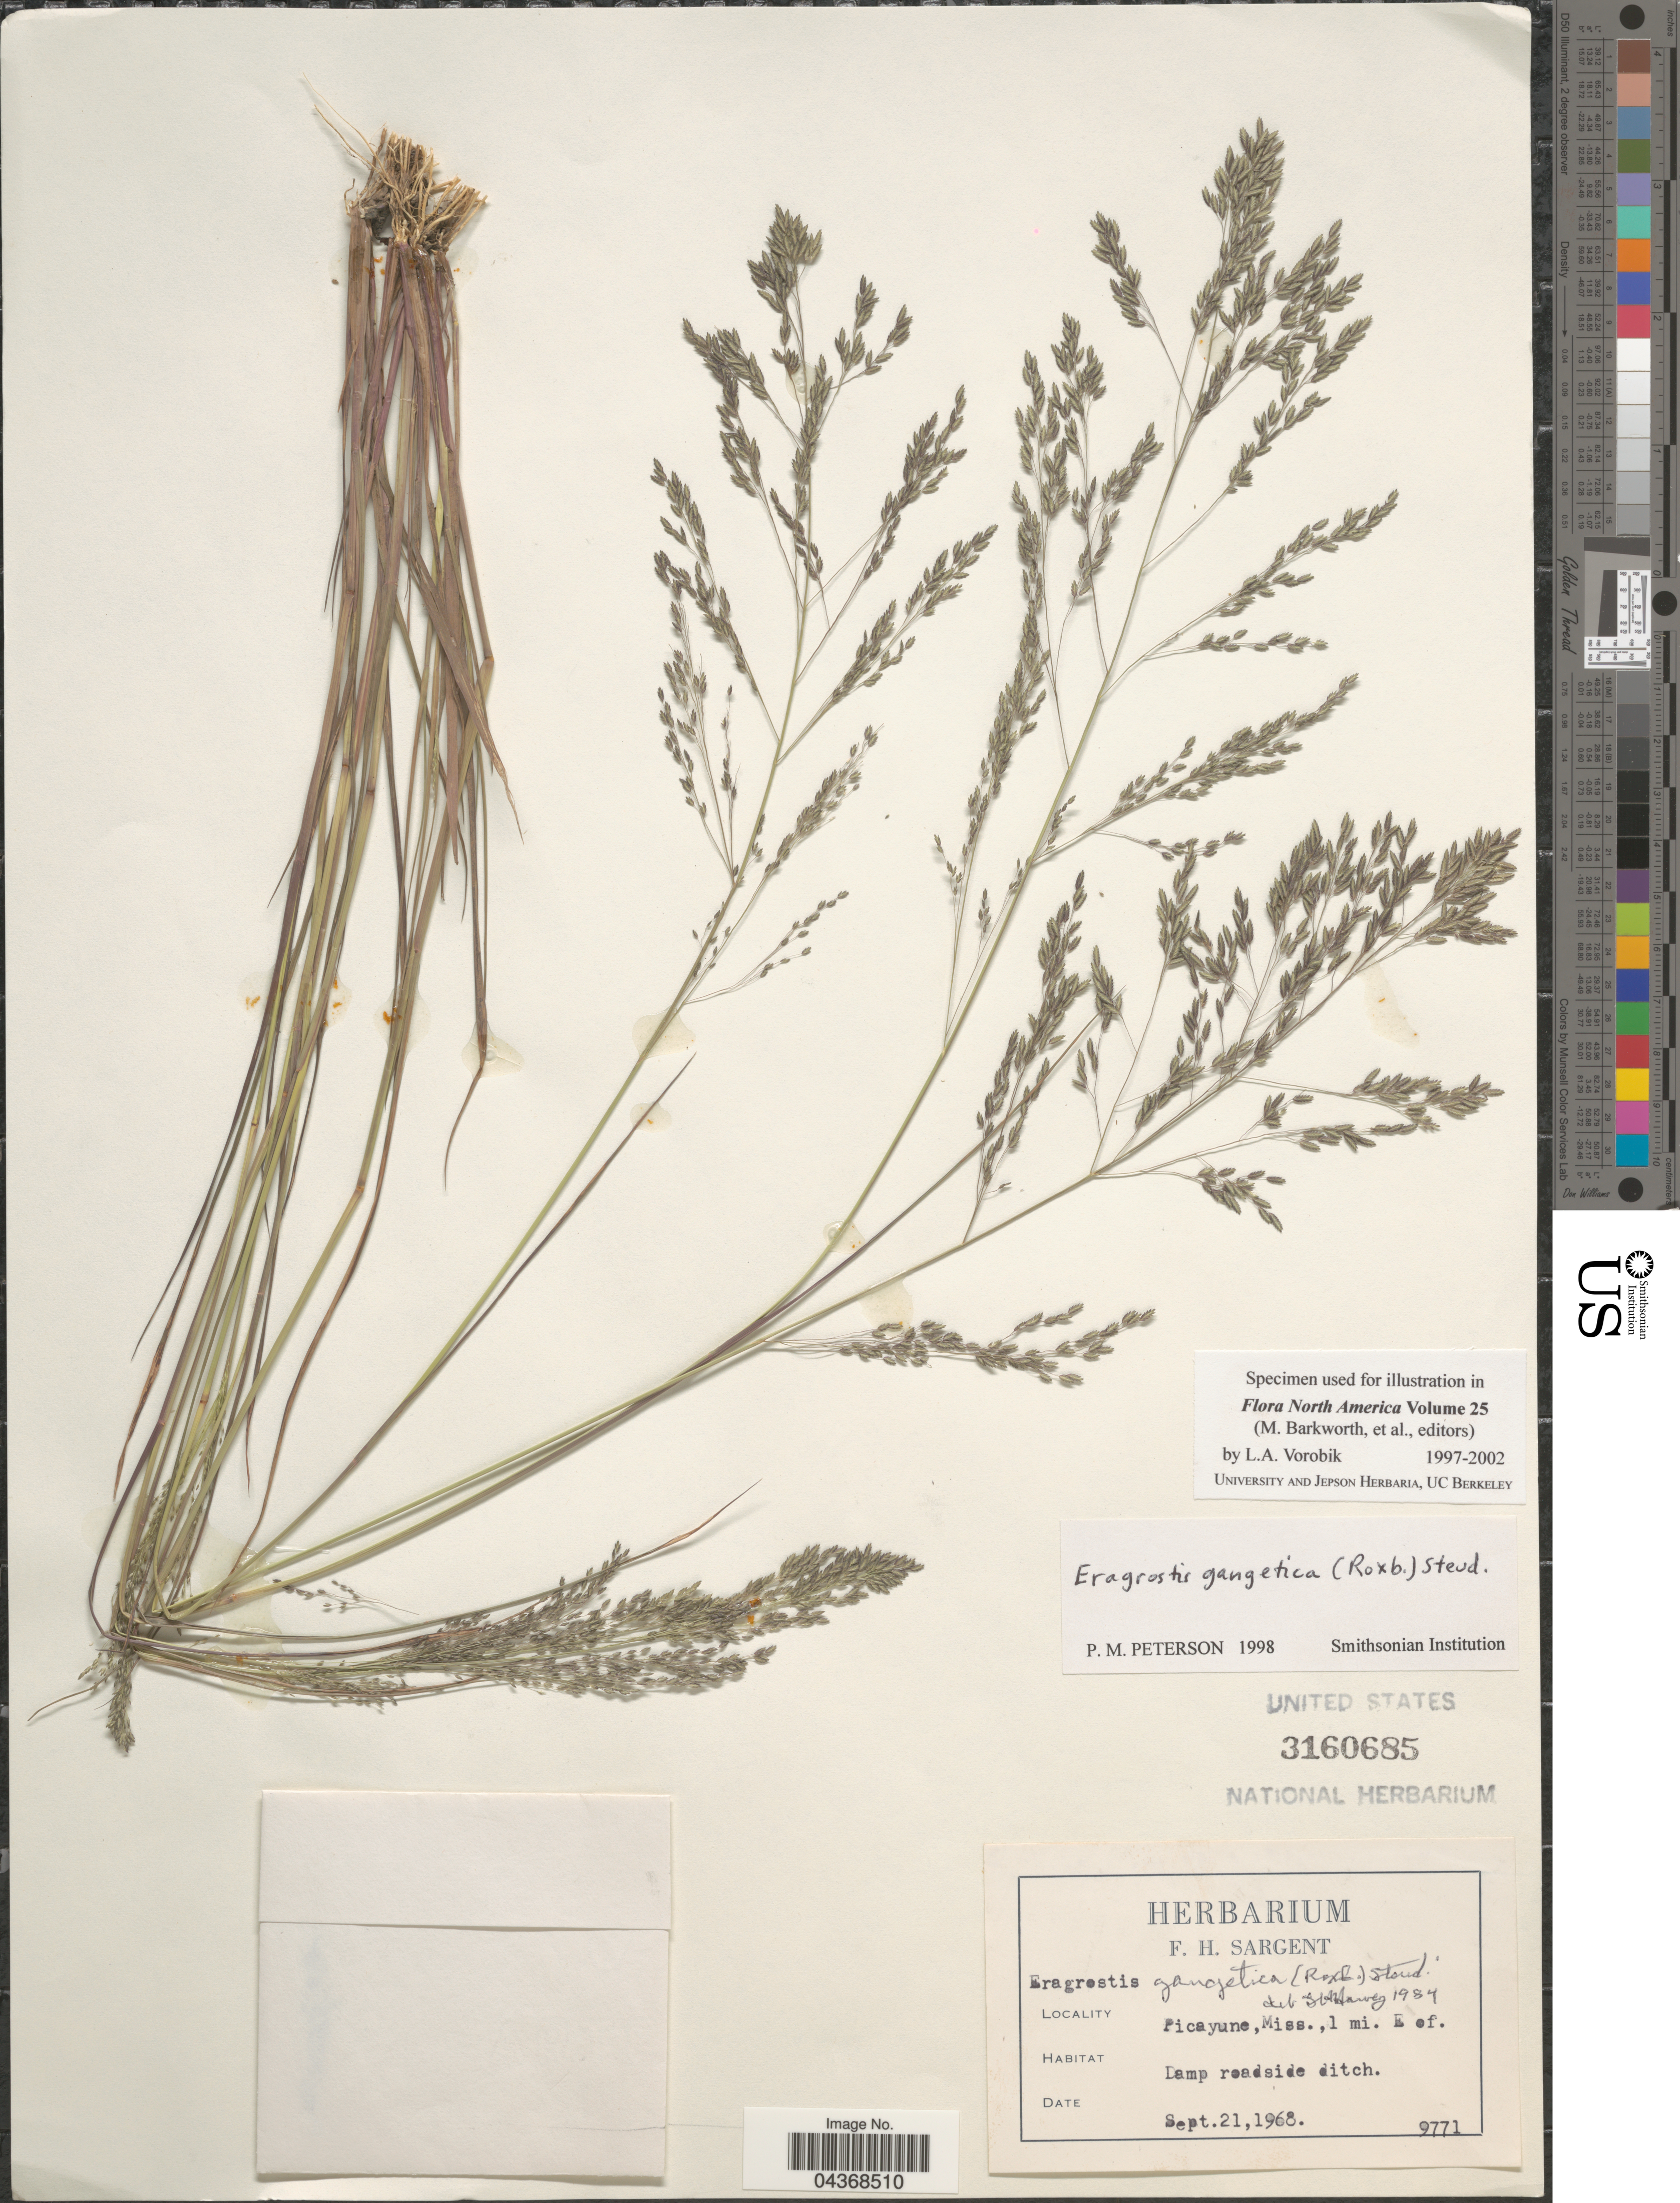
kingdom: Plantae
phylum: Tracheophyta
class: Liliopsida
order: Poales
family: Poaceae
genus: Eragrostis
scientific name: Eragrostis gangetica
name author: (Roxb.) Steud.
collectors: Ex herb. F. H. Sargent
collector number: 9771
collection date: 1968-09-21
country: United States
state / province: Mississippi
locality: Picayune, 1 mi. E of.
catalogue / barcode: US 3160685